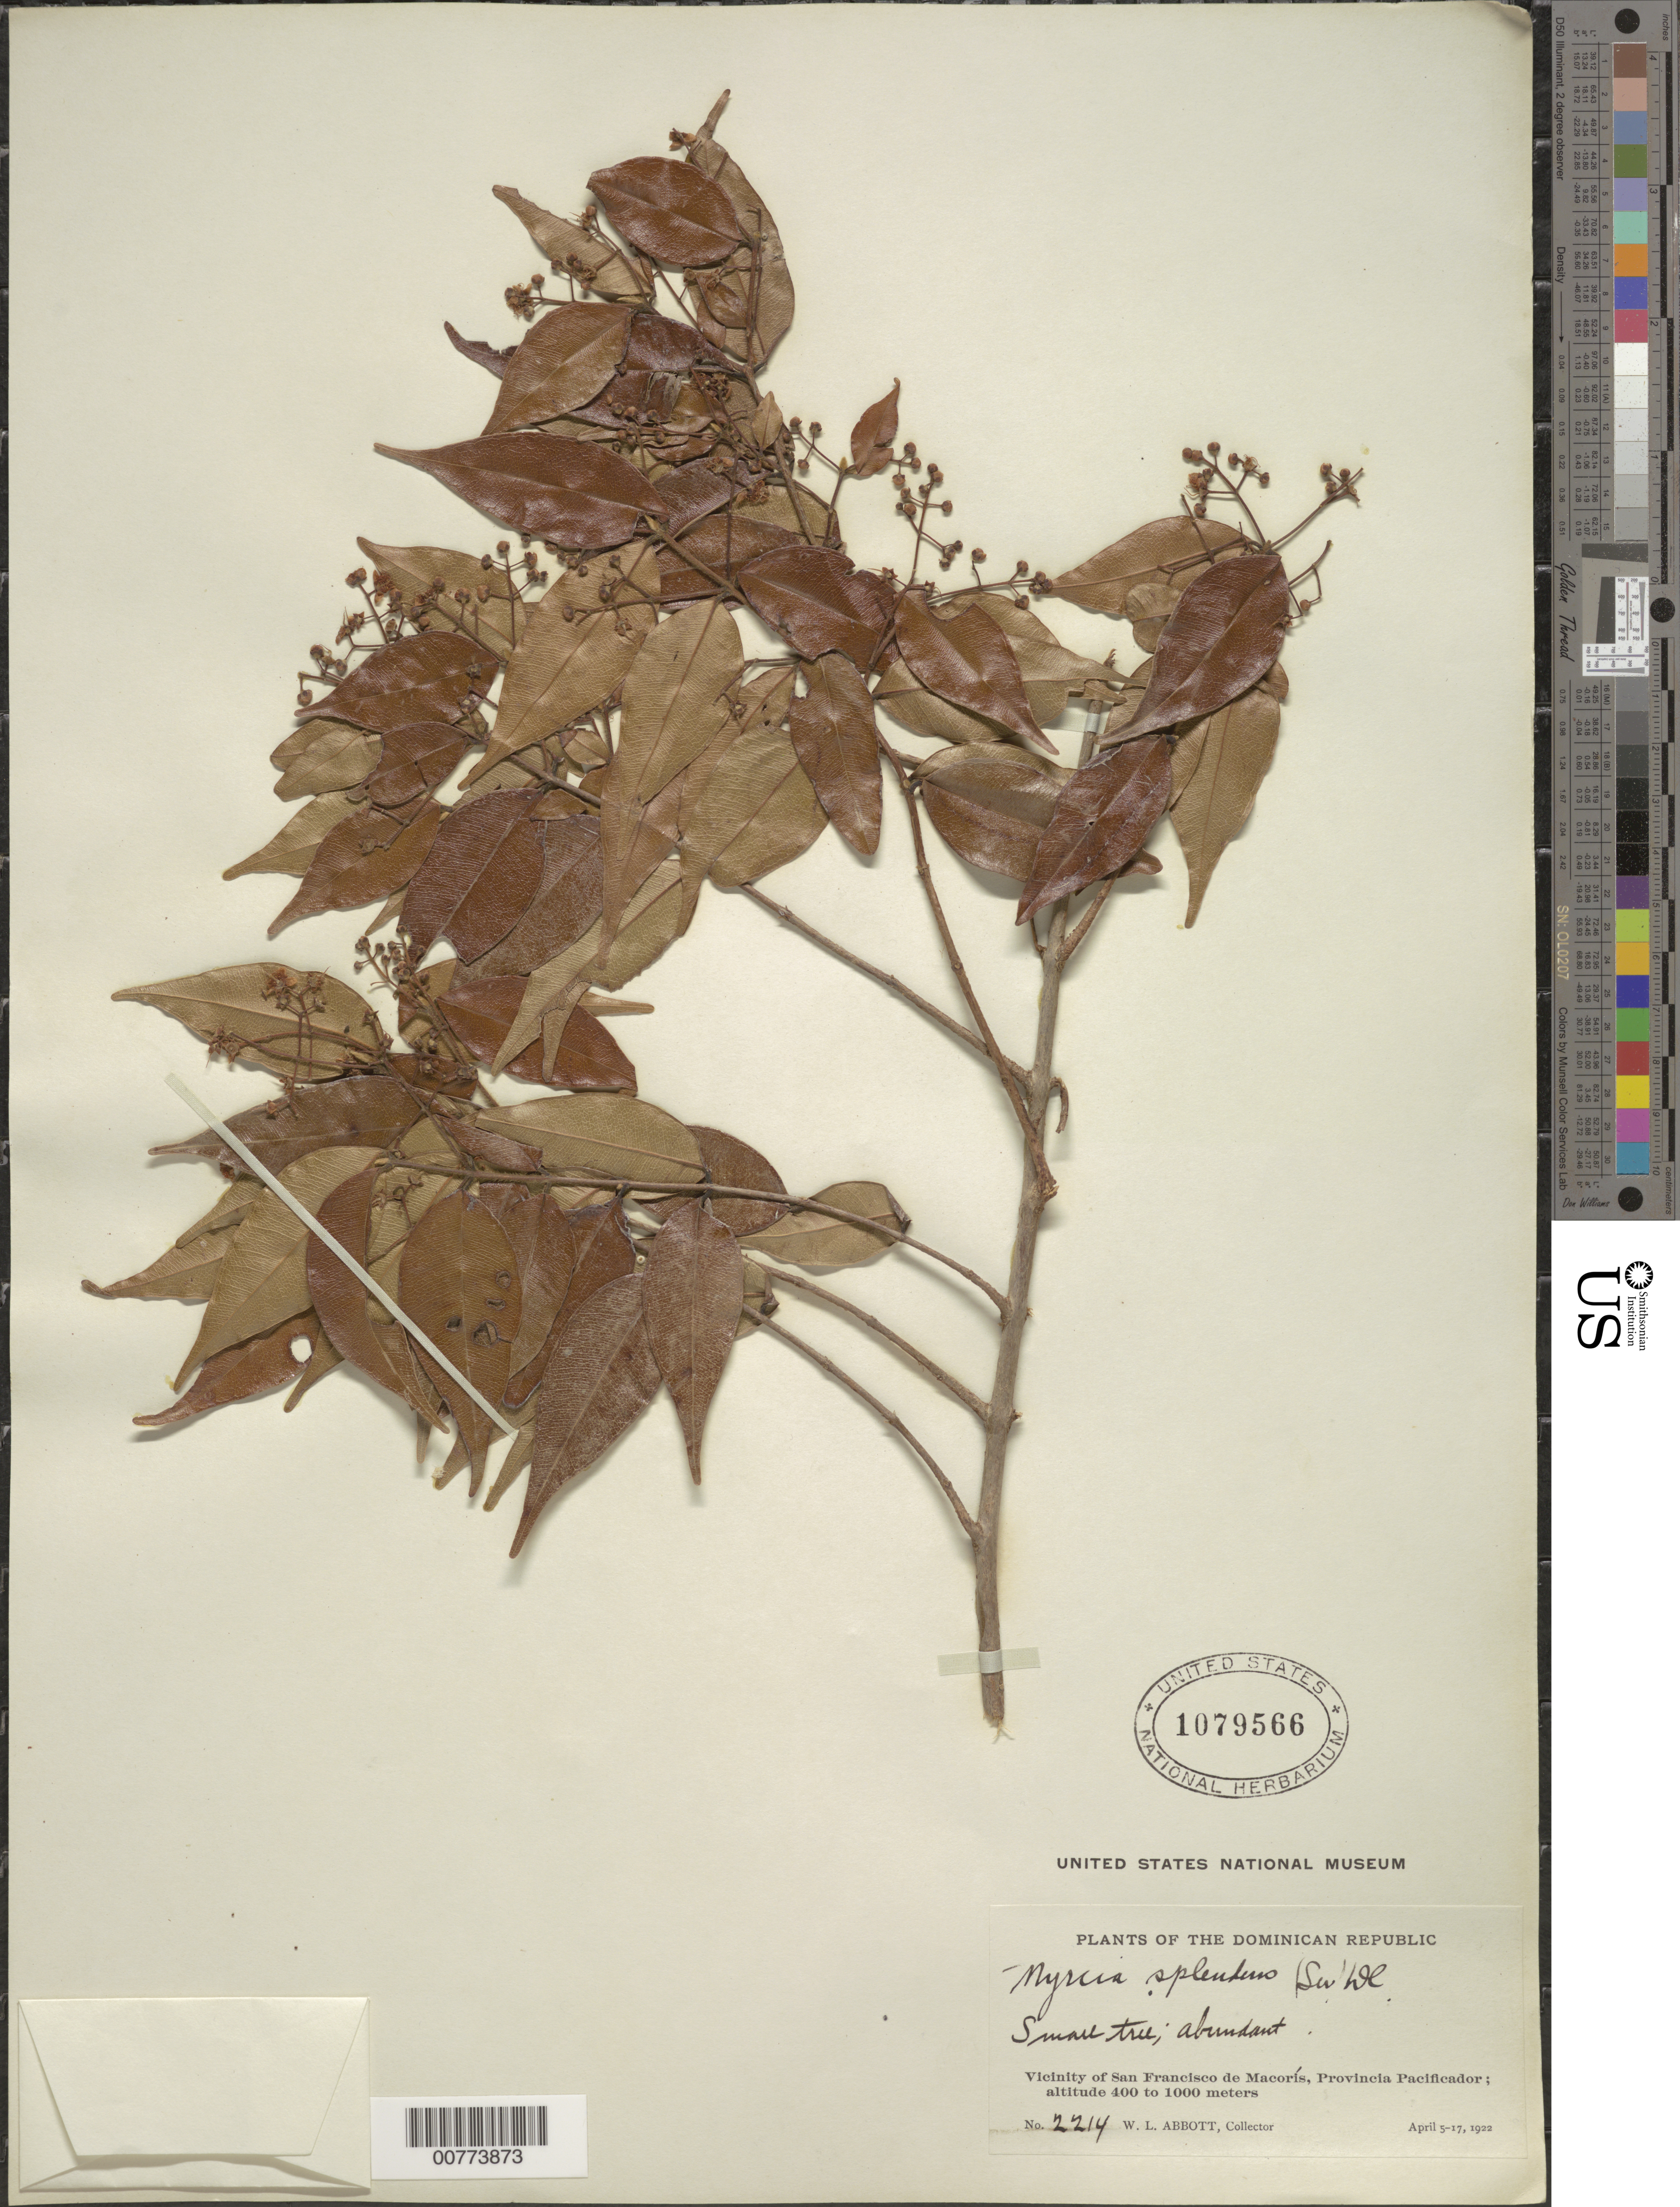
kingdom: Plantae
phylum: Tracheophyta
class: Magnoliopsida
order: Myrtales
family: Myrtaceae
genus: Myrcia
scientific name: Myrcia splendens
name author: (Sw.) DC.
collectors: W. L. Abbott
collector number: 2214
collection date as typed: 05 Apr 1922 to 17 Apr 1922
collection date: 1922-04-05/1922-04-17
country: Dominican Republic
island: Hispaniola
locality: Province of Pacificador?, vicinity of San Francisco de Macorís.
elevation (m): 400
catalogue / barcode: US 1079566